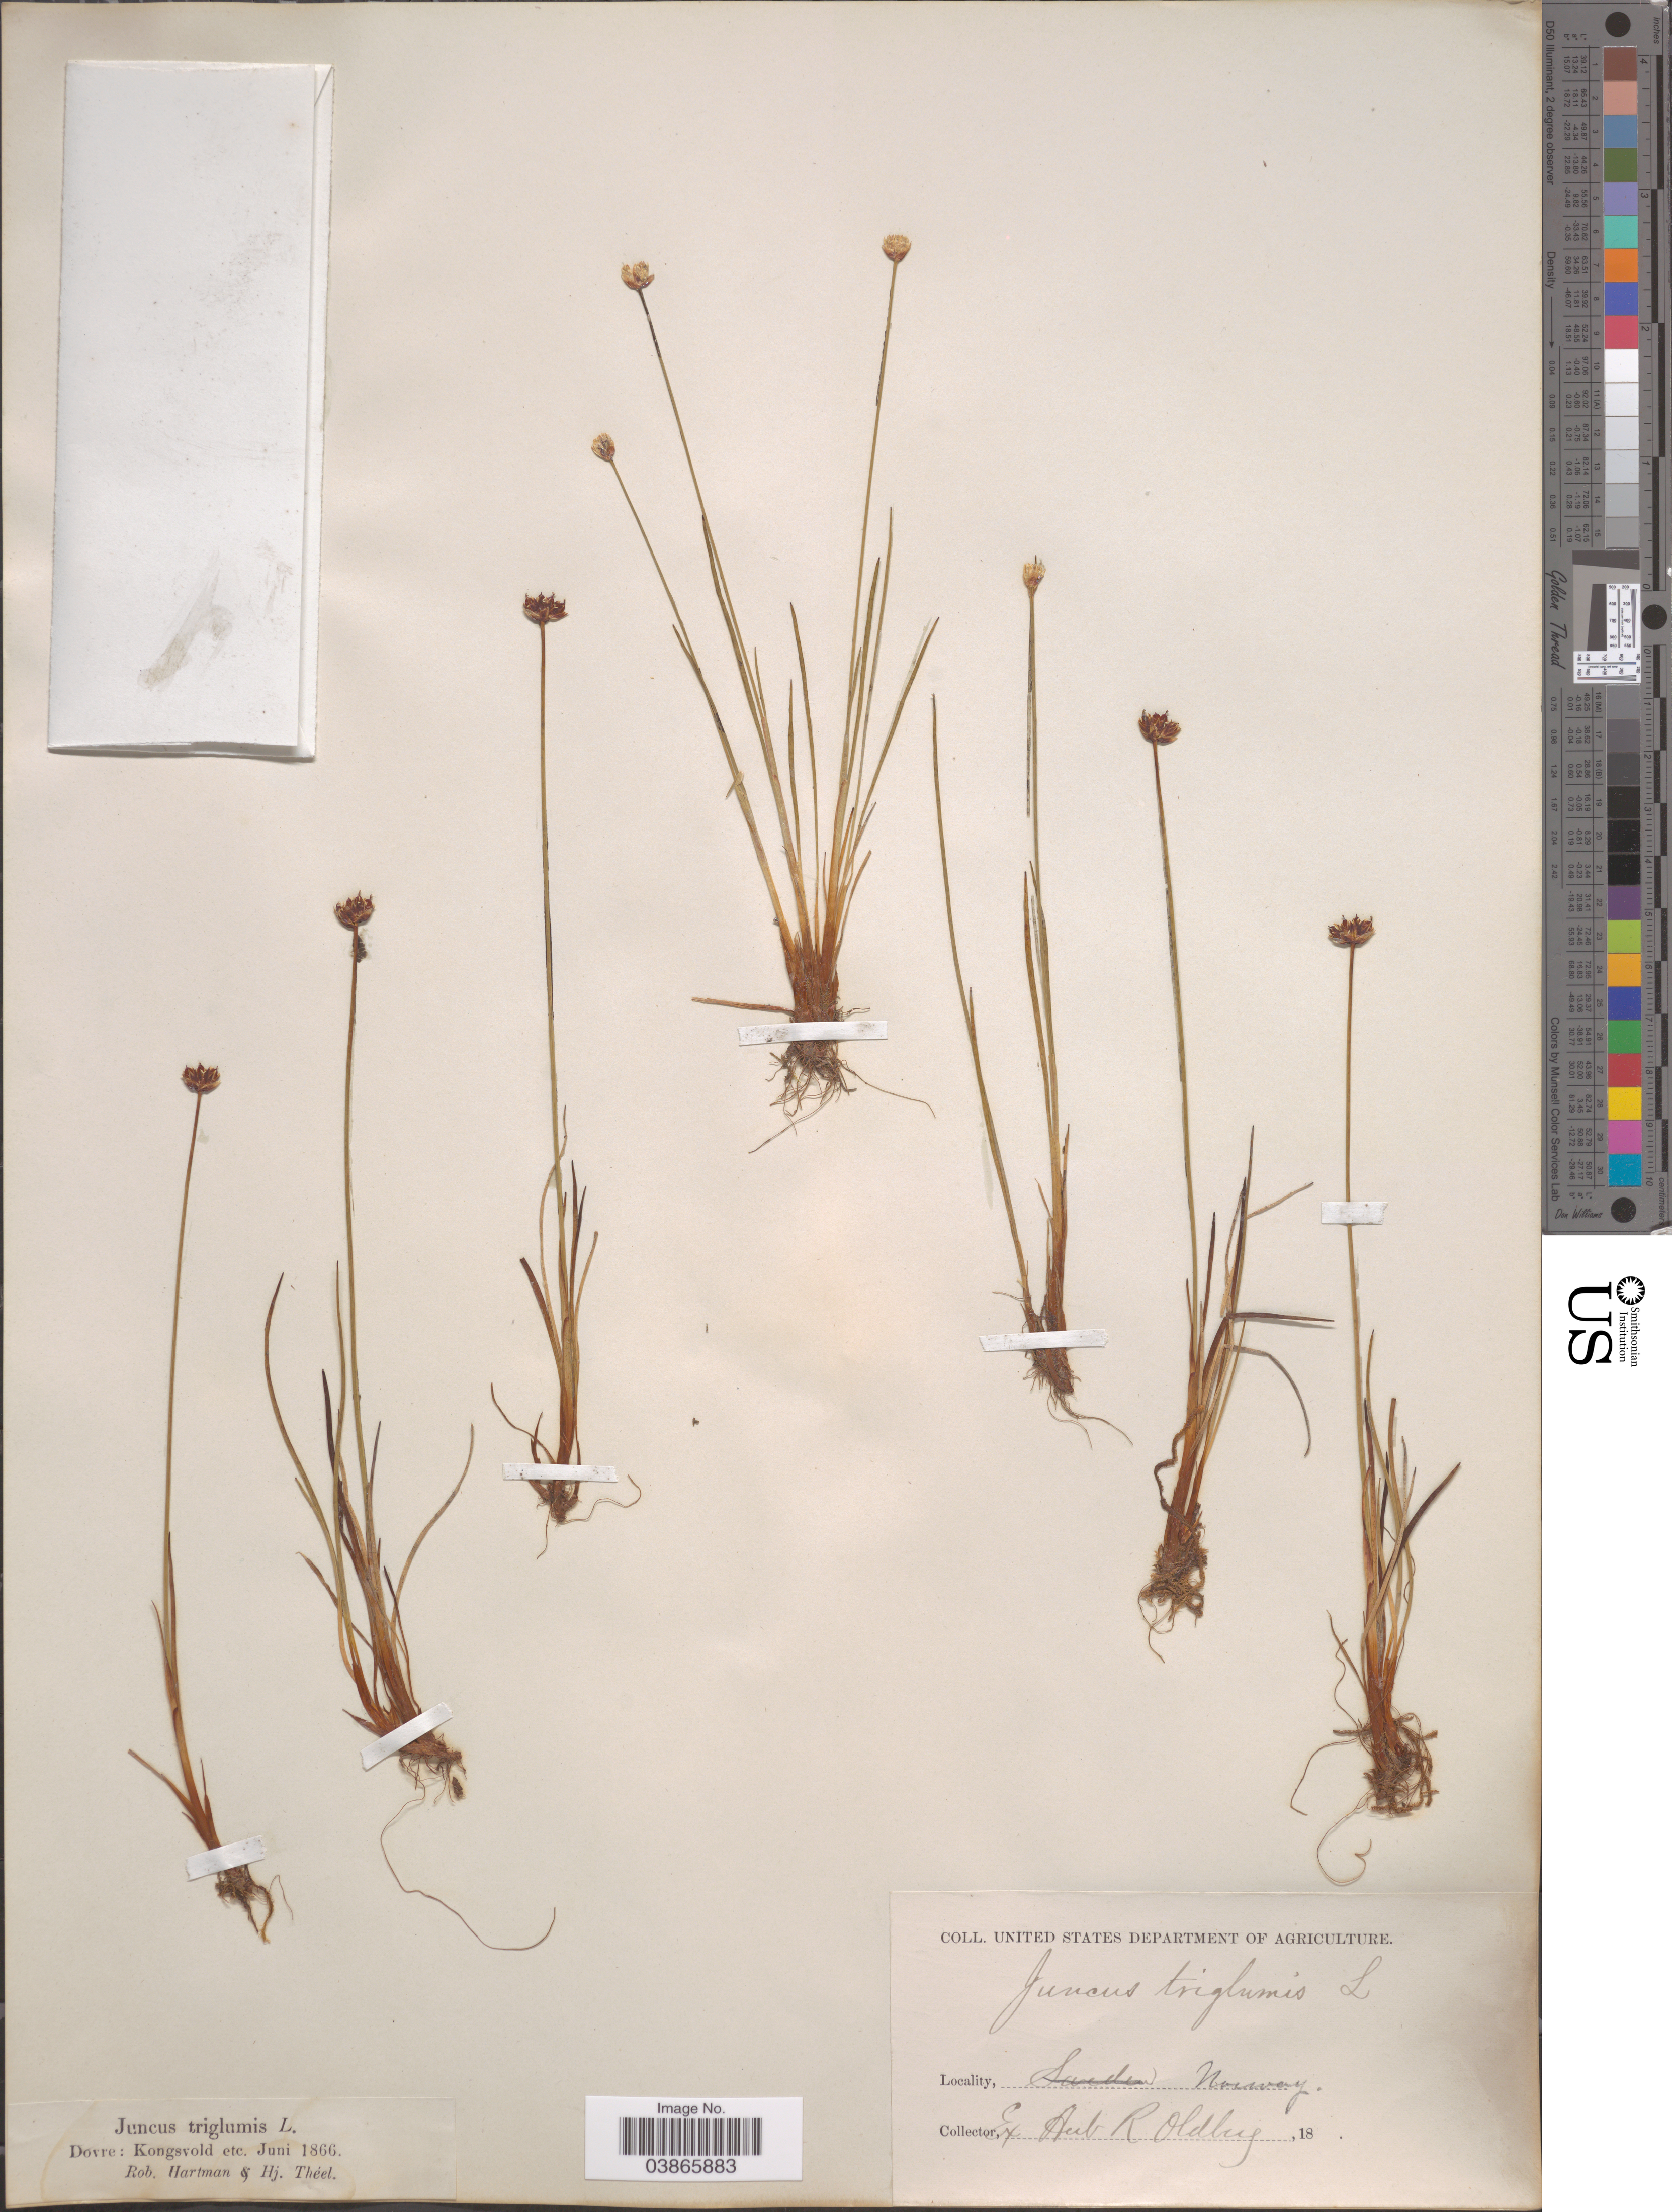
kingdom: Plantae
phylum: Tracheophyta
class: Liliopsida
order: Poales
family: Juncaceae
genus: Juncus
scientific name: Juncus triglumis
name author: L.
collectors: R. W. Hartman & H. Théel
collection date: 1866-06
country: Norway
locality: Dovre: Kongsvold etc.